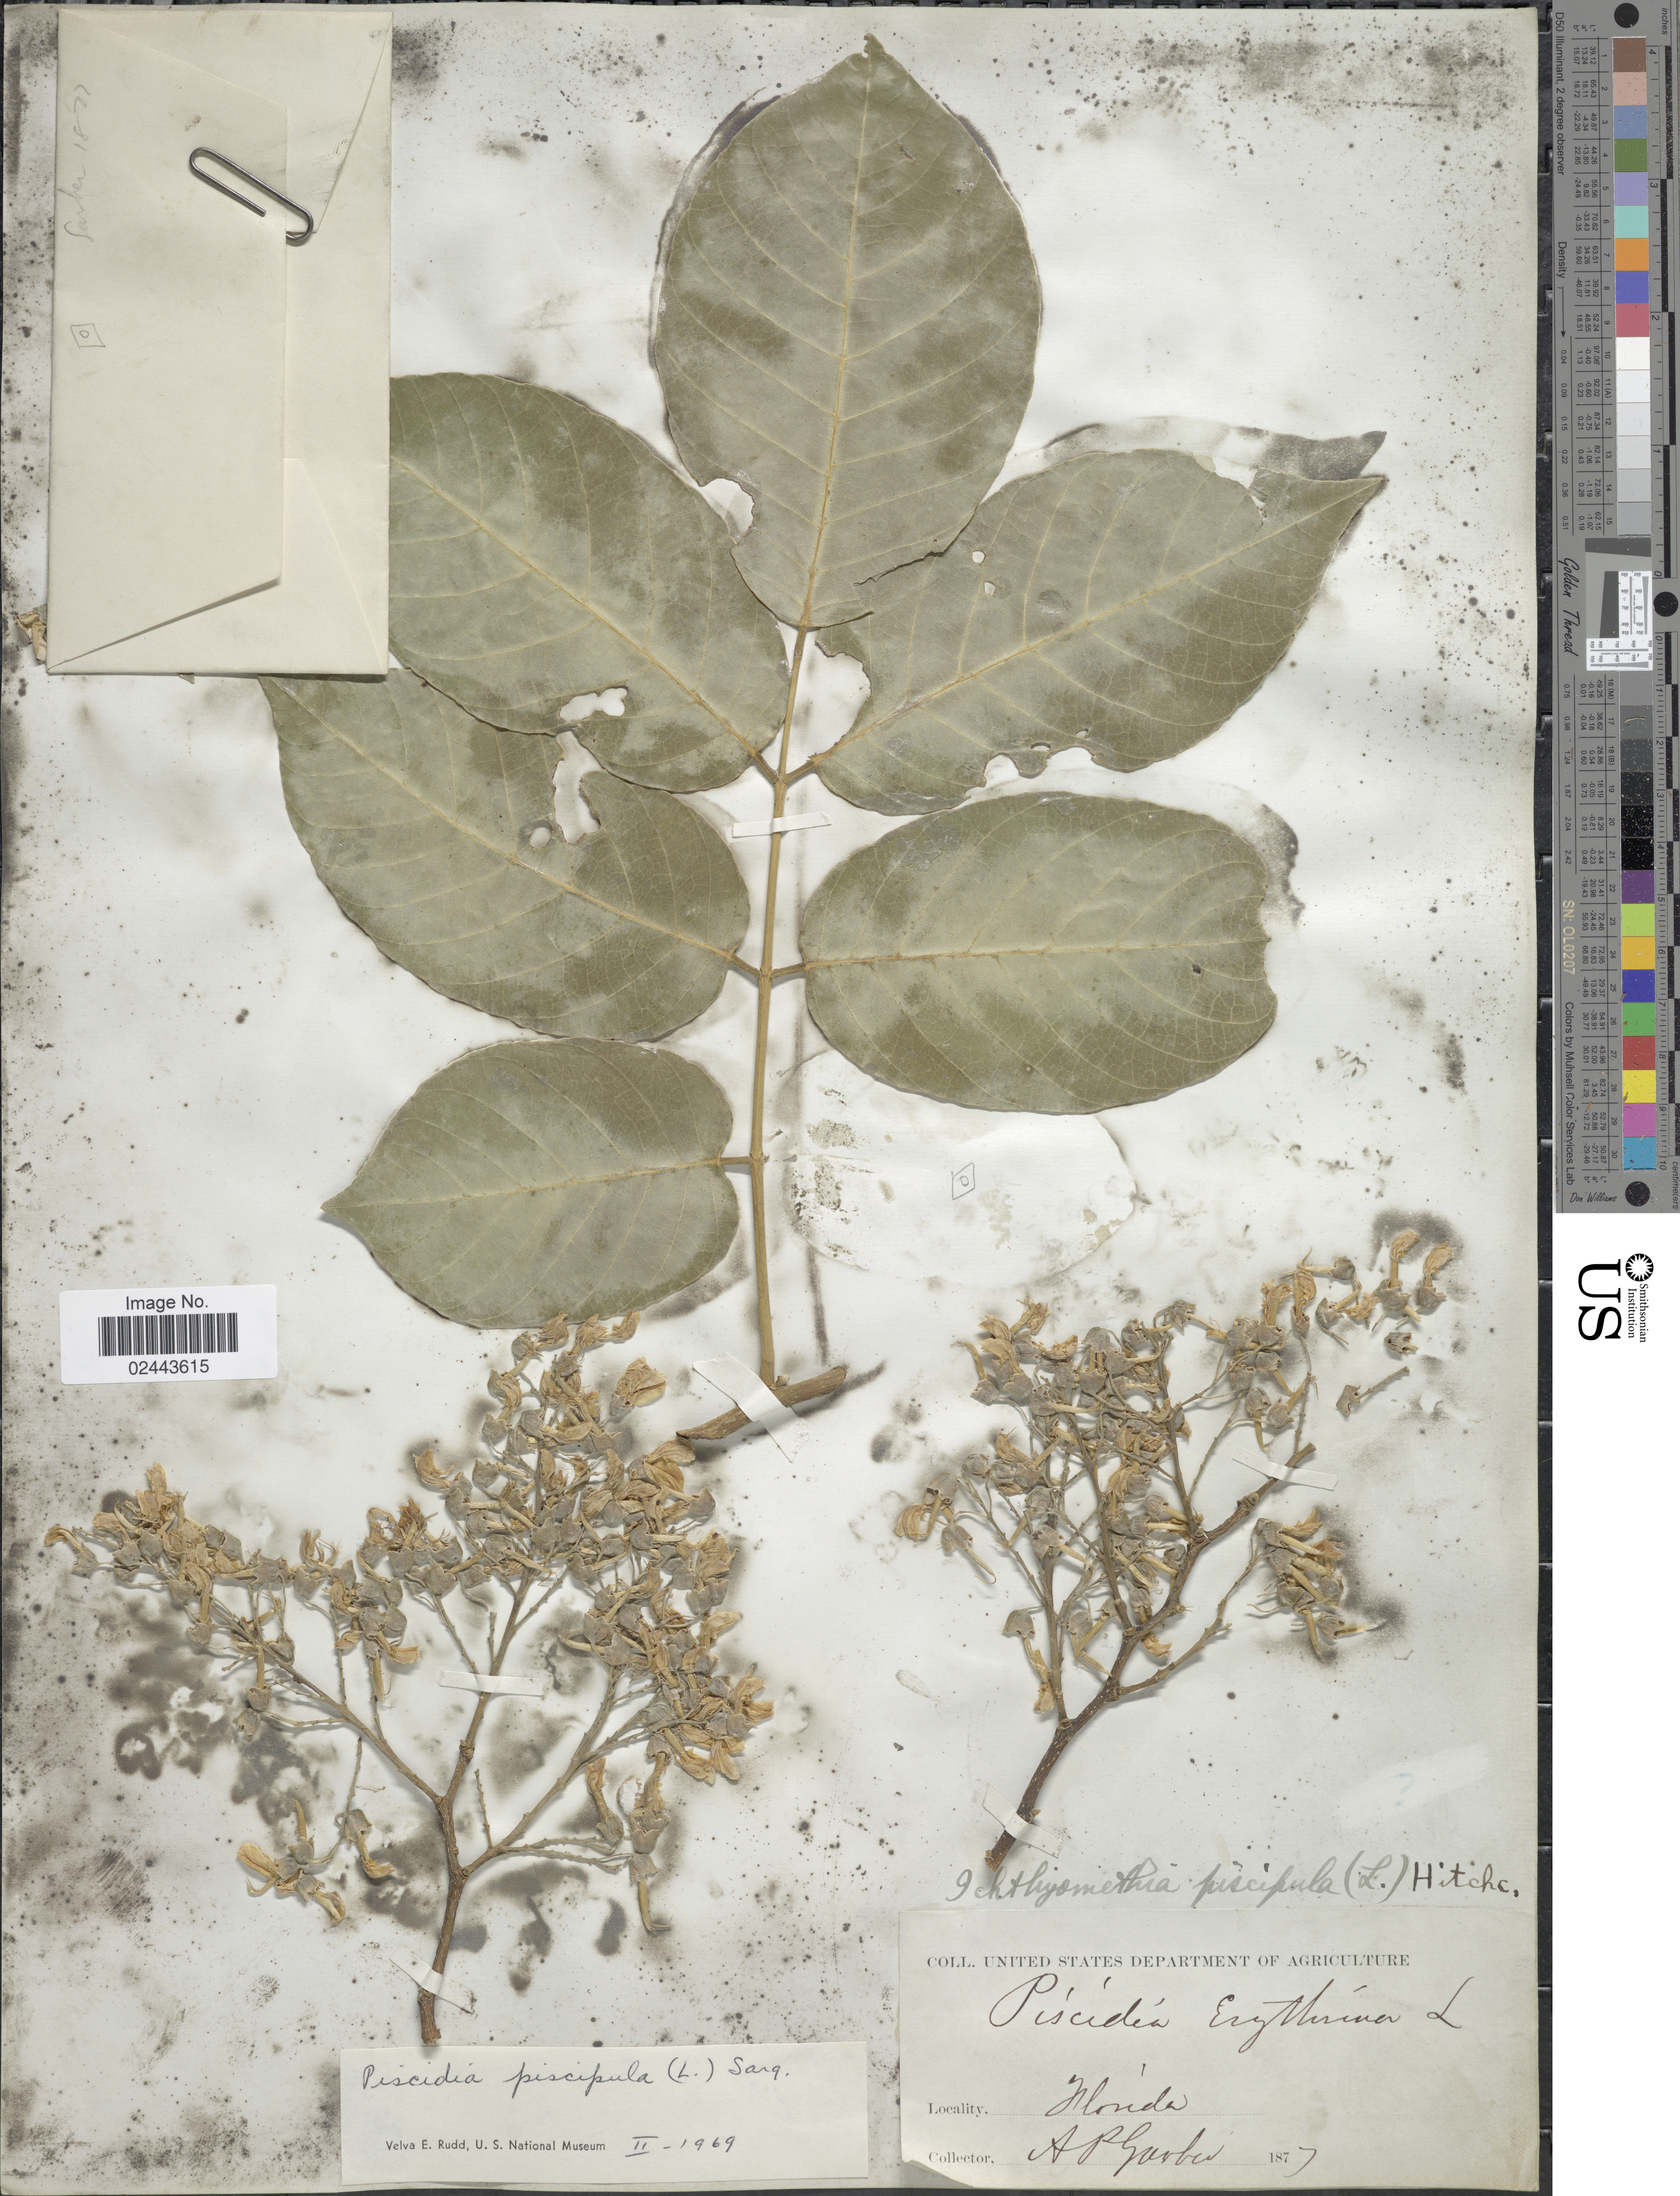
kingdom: Plantae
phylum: Tracheophyta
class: Magnoliopsida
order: Fabales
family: Fabaceae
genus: Piscidia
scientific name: Piscidia piscipula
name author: (L.) Sarg.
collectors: A. P. Garber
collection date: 1877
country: United States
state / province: Florida